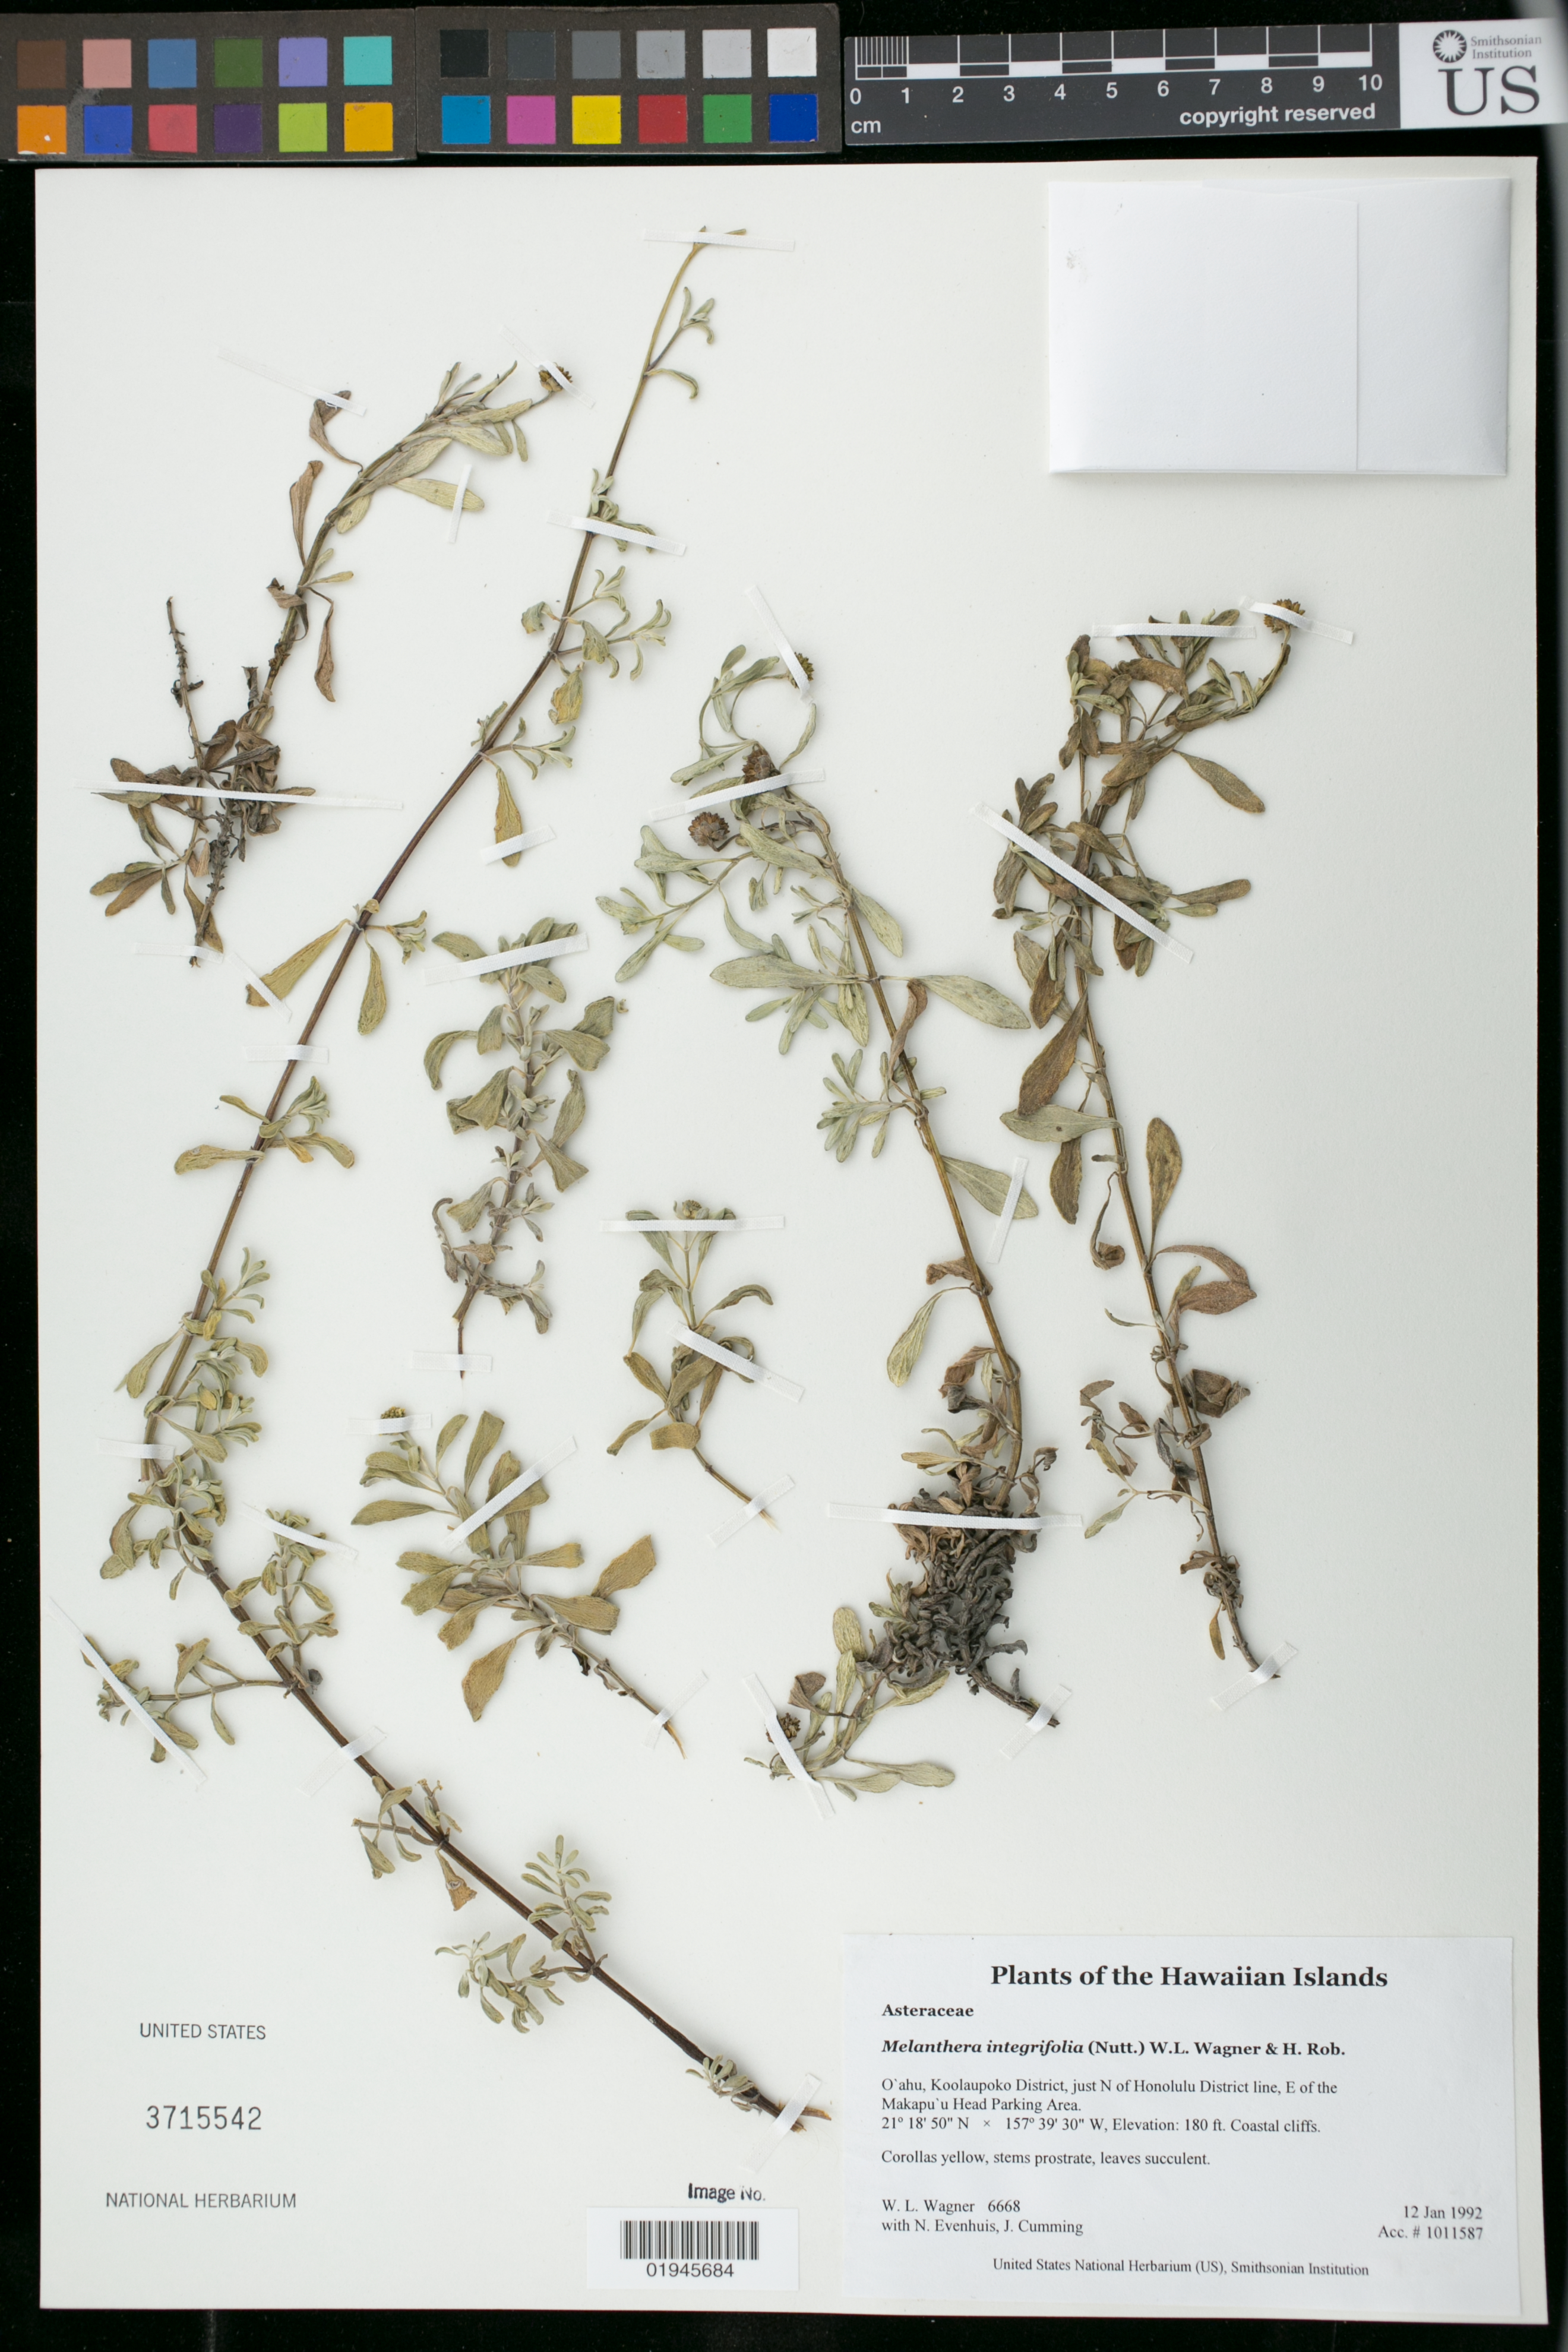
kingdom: Plantae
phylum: Tracheophyta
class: Magnoliopsida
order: Asterales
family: Asteraceae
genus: Wollastonia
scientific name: Wollastonia integrifolia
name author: (Nutt.) Orchard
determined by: Wagner, W. L., (BOT), Smithsonian Institution - National Museum of Natural History (UNITED STATES)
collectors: W. L. Wagner, N. Evenhuis & J. Cumming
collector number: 6668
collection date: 1992-01-12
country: United States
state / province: Hawaii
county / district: Honolulu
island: Oahu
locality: Koolaupoko District, just N of Honolulu District line, E of the Makapu'u Head Parking Area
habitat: Coastal cliffs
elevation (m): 55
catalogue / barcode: US 3715542